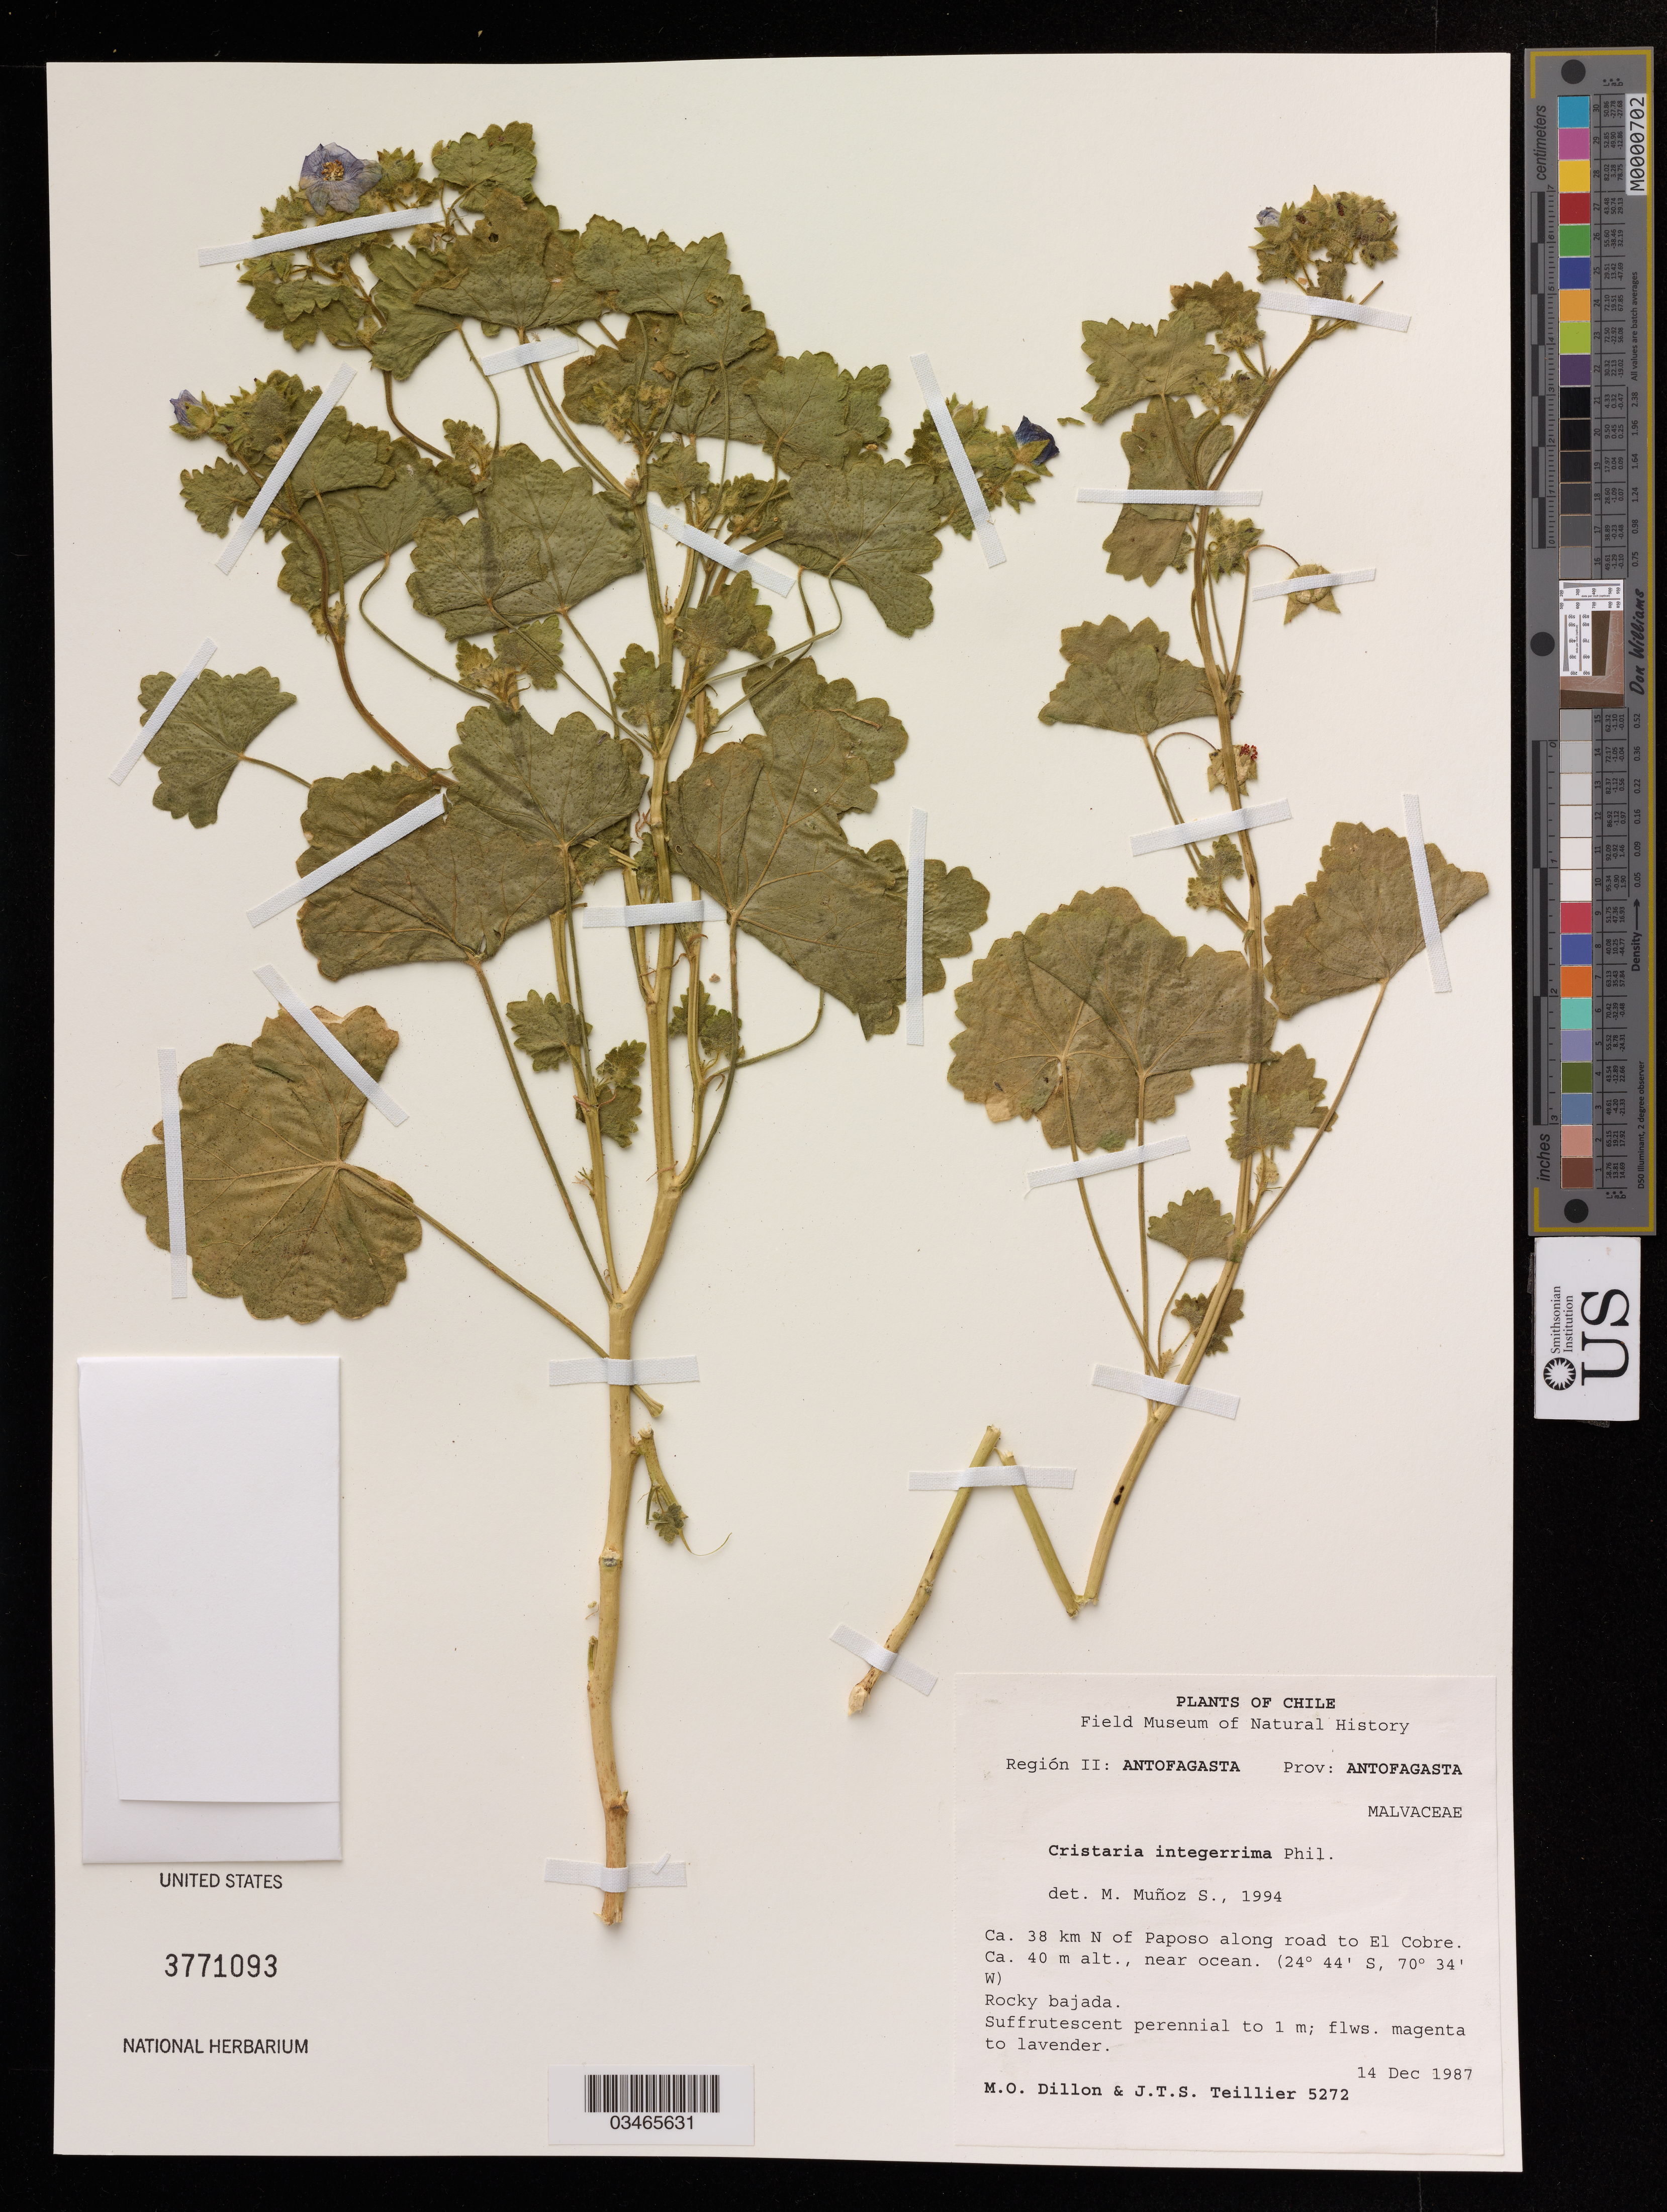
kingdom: Plantae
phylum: Tracheophyta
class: Magnoliopsida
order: Malvales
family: Malvaceae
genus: Cristaria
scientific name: Cristaria integerrima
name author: Phil.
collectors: M. O. Dillon & J. Teillier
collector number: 5272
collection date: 1987-12-14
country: Chile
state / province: Antofagasta (II)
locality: Prov: Antofagasta. Ca. 38 km N of Paposo along road to El Cobre. near ocean.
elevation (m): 40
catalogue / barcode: US 3771093